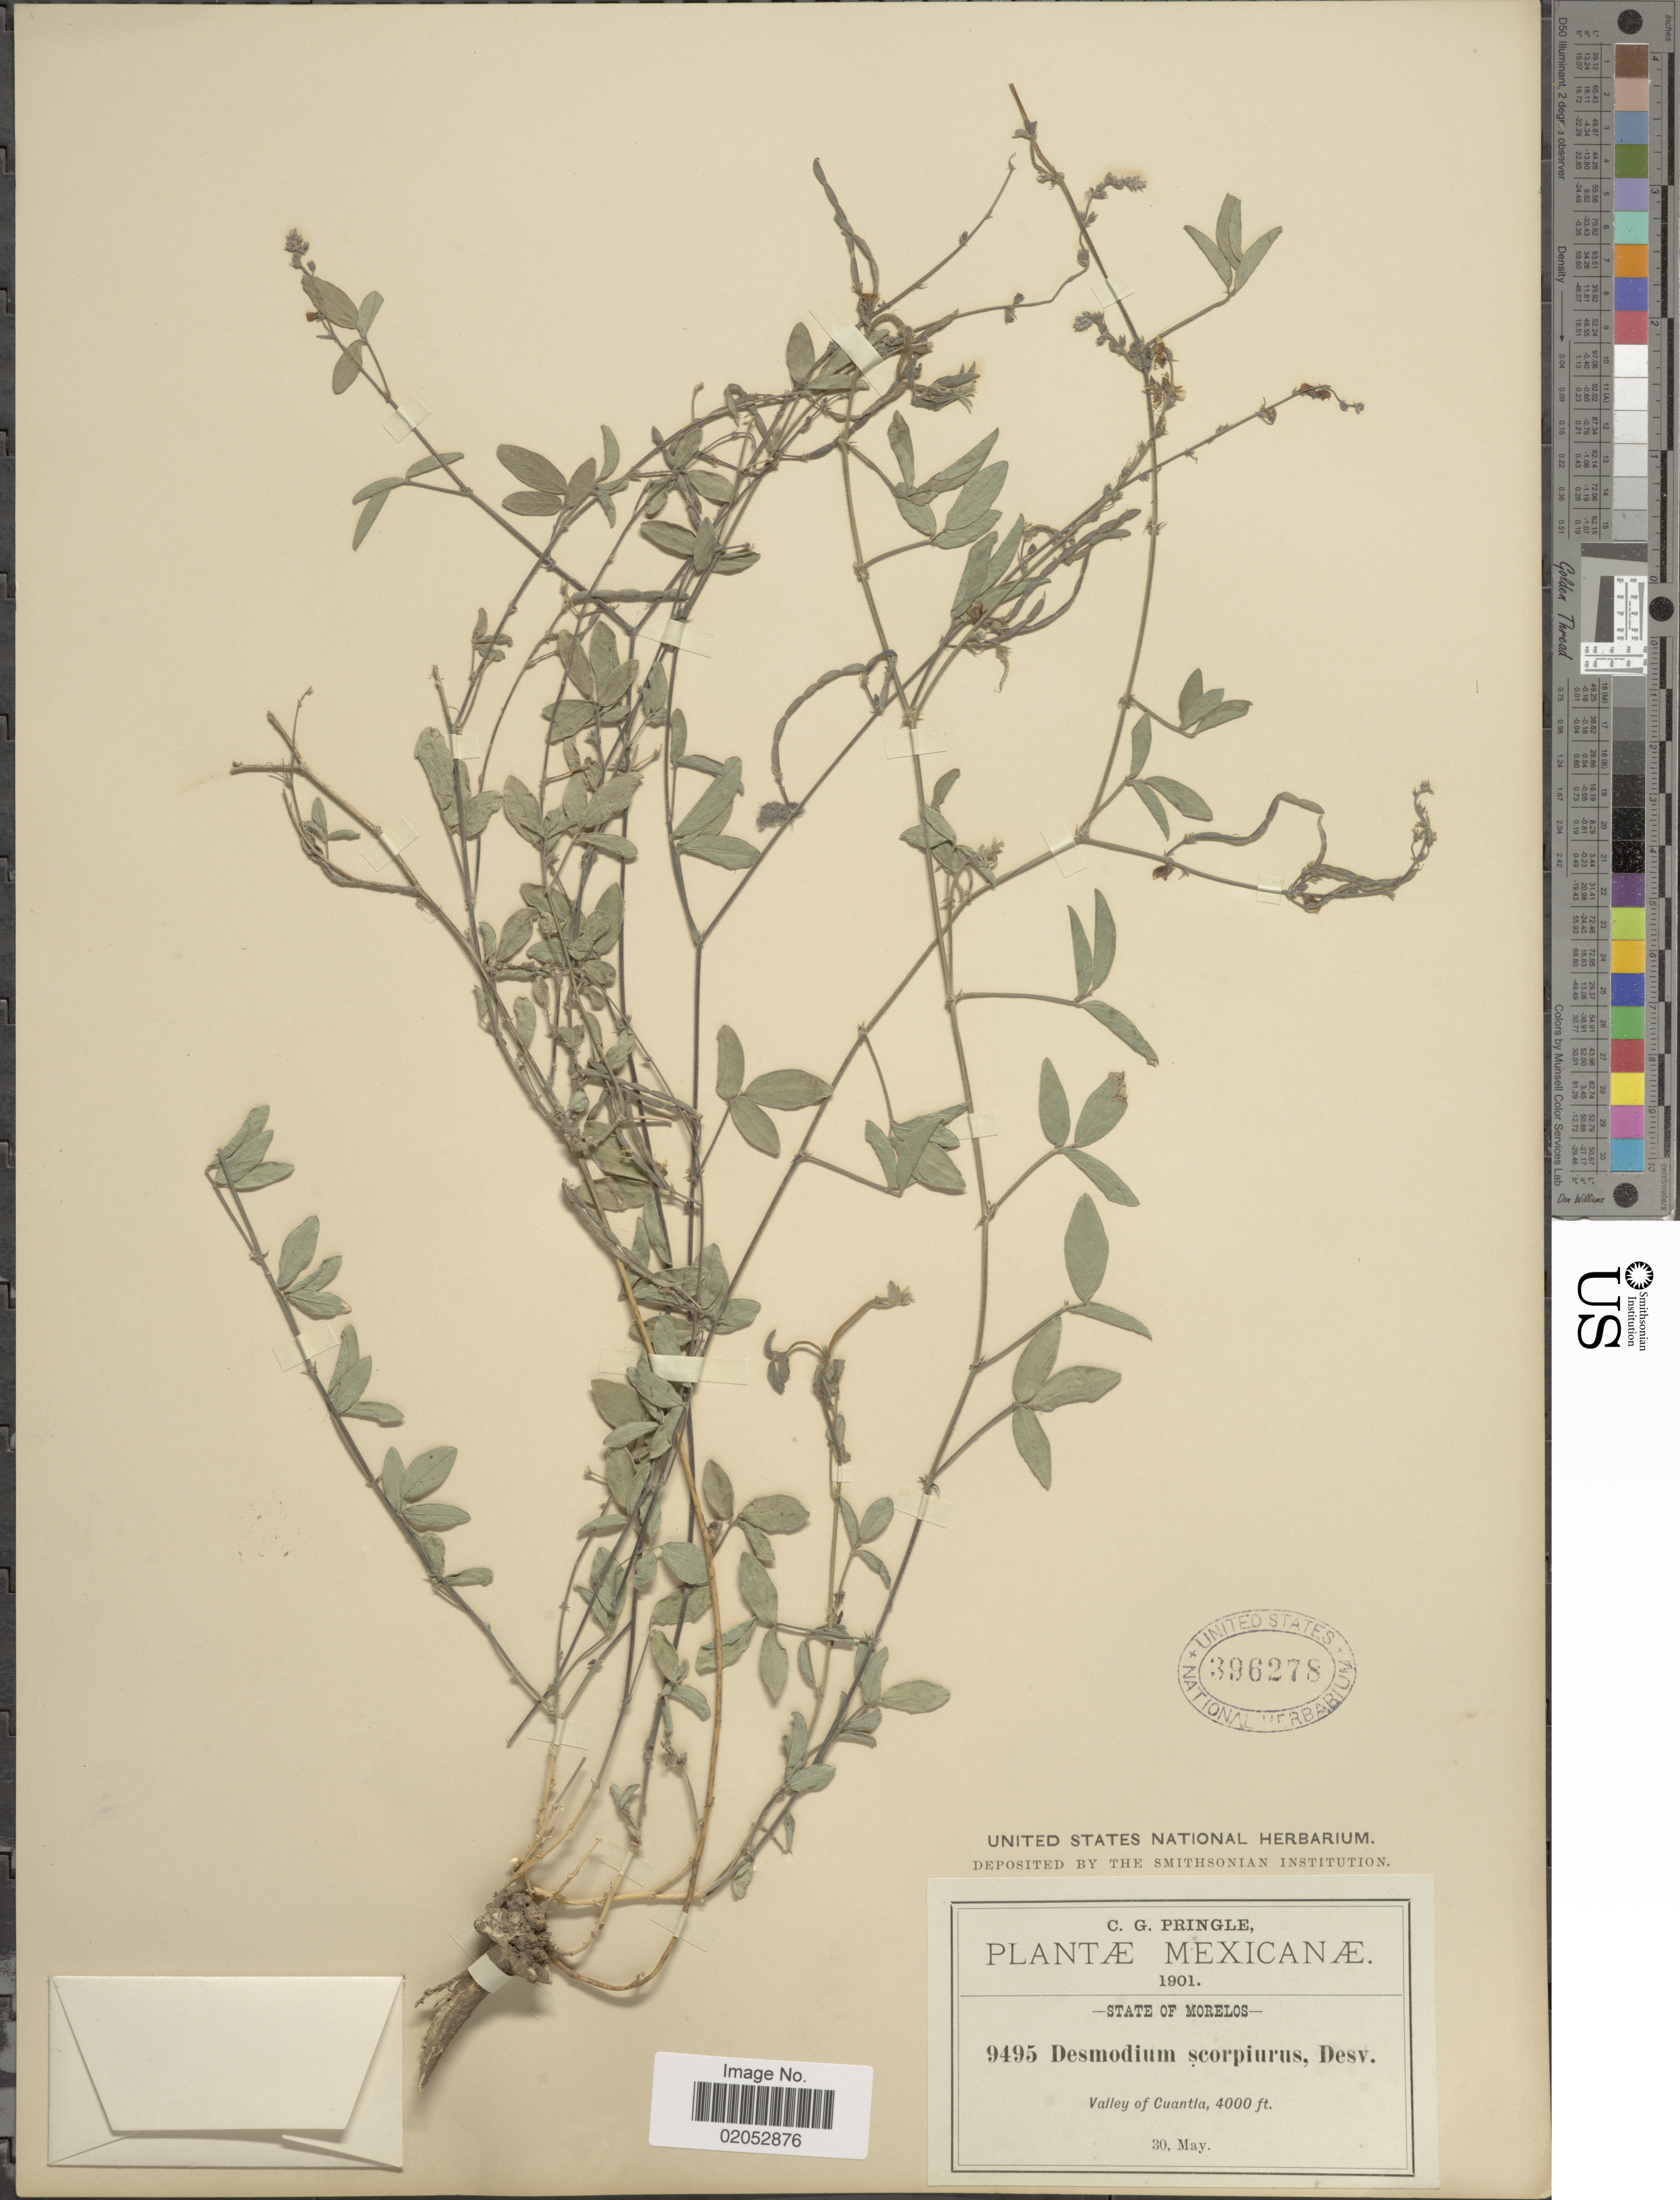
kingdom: Plantae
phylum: Tracheophyta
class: Magnoliopsida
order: Fabales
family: Fabaceae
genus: Desmodium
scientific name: Desmodium scorpiurus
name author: (Sw.) Desv. ex DC.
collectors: C. G. Pringle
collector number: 9495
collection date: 1901-05-30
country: Mexico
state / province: Morelos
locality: Valley of Cuantla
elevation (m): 1219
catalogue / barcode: US 396278